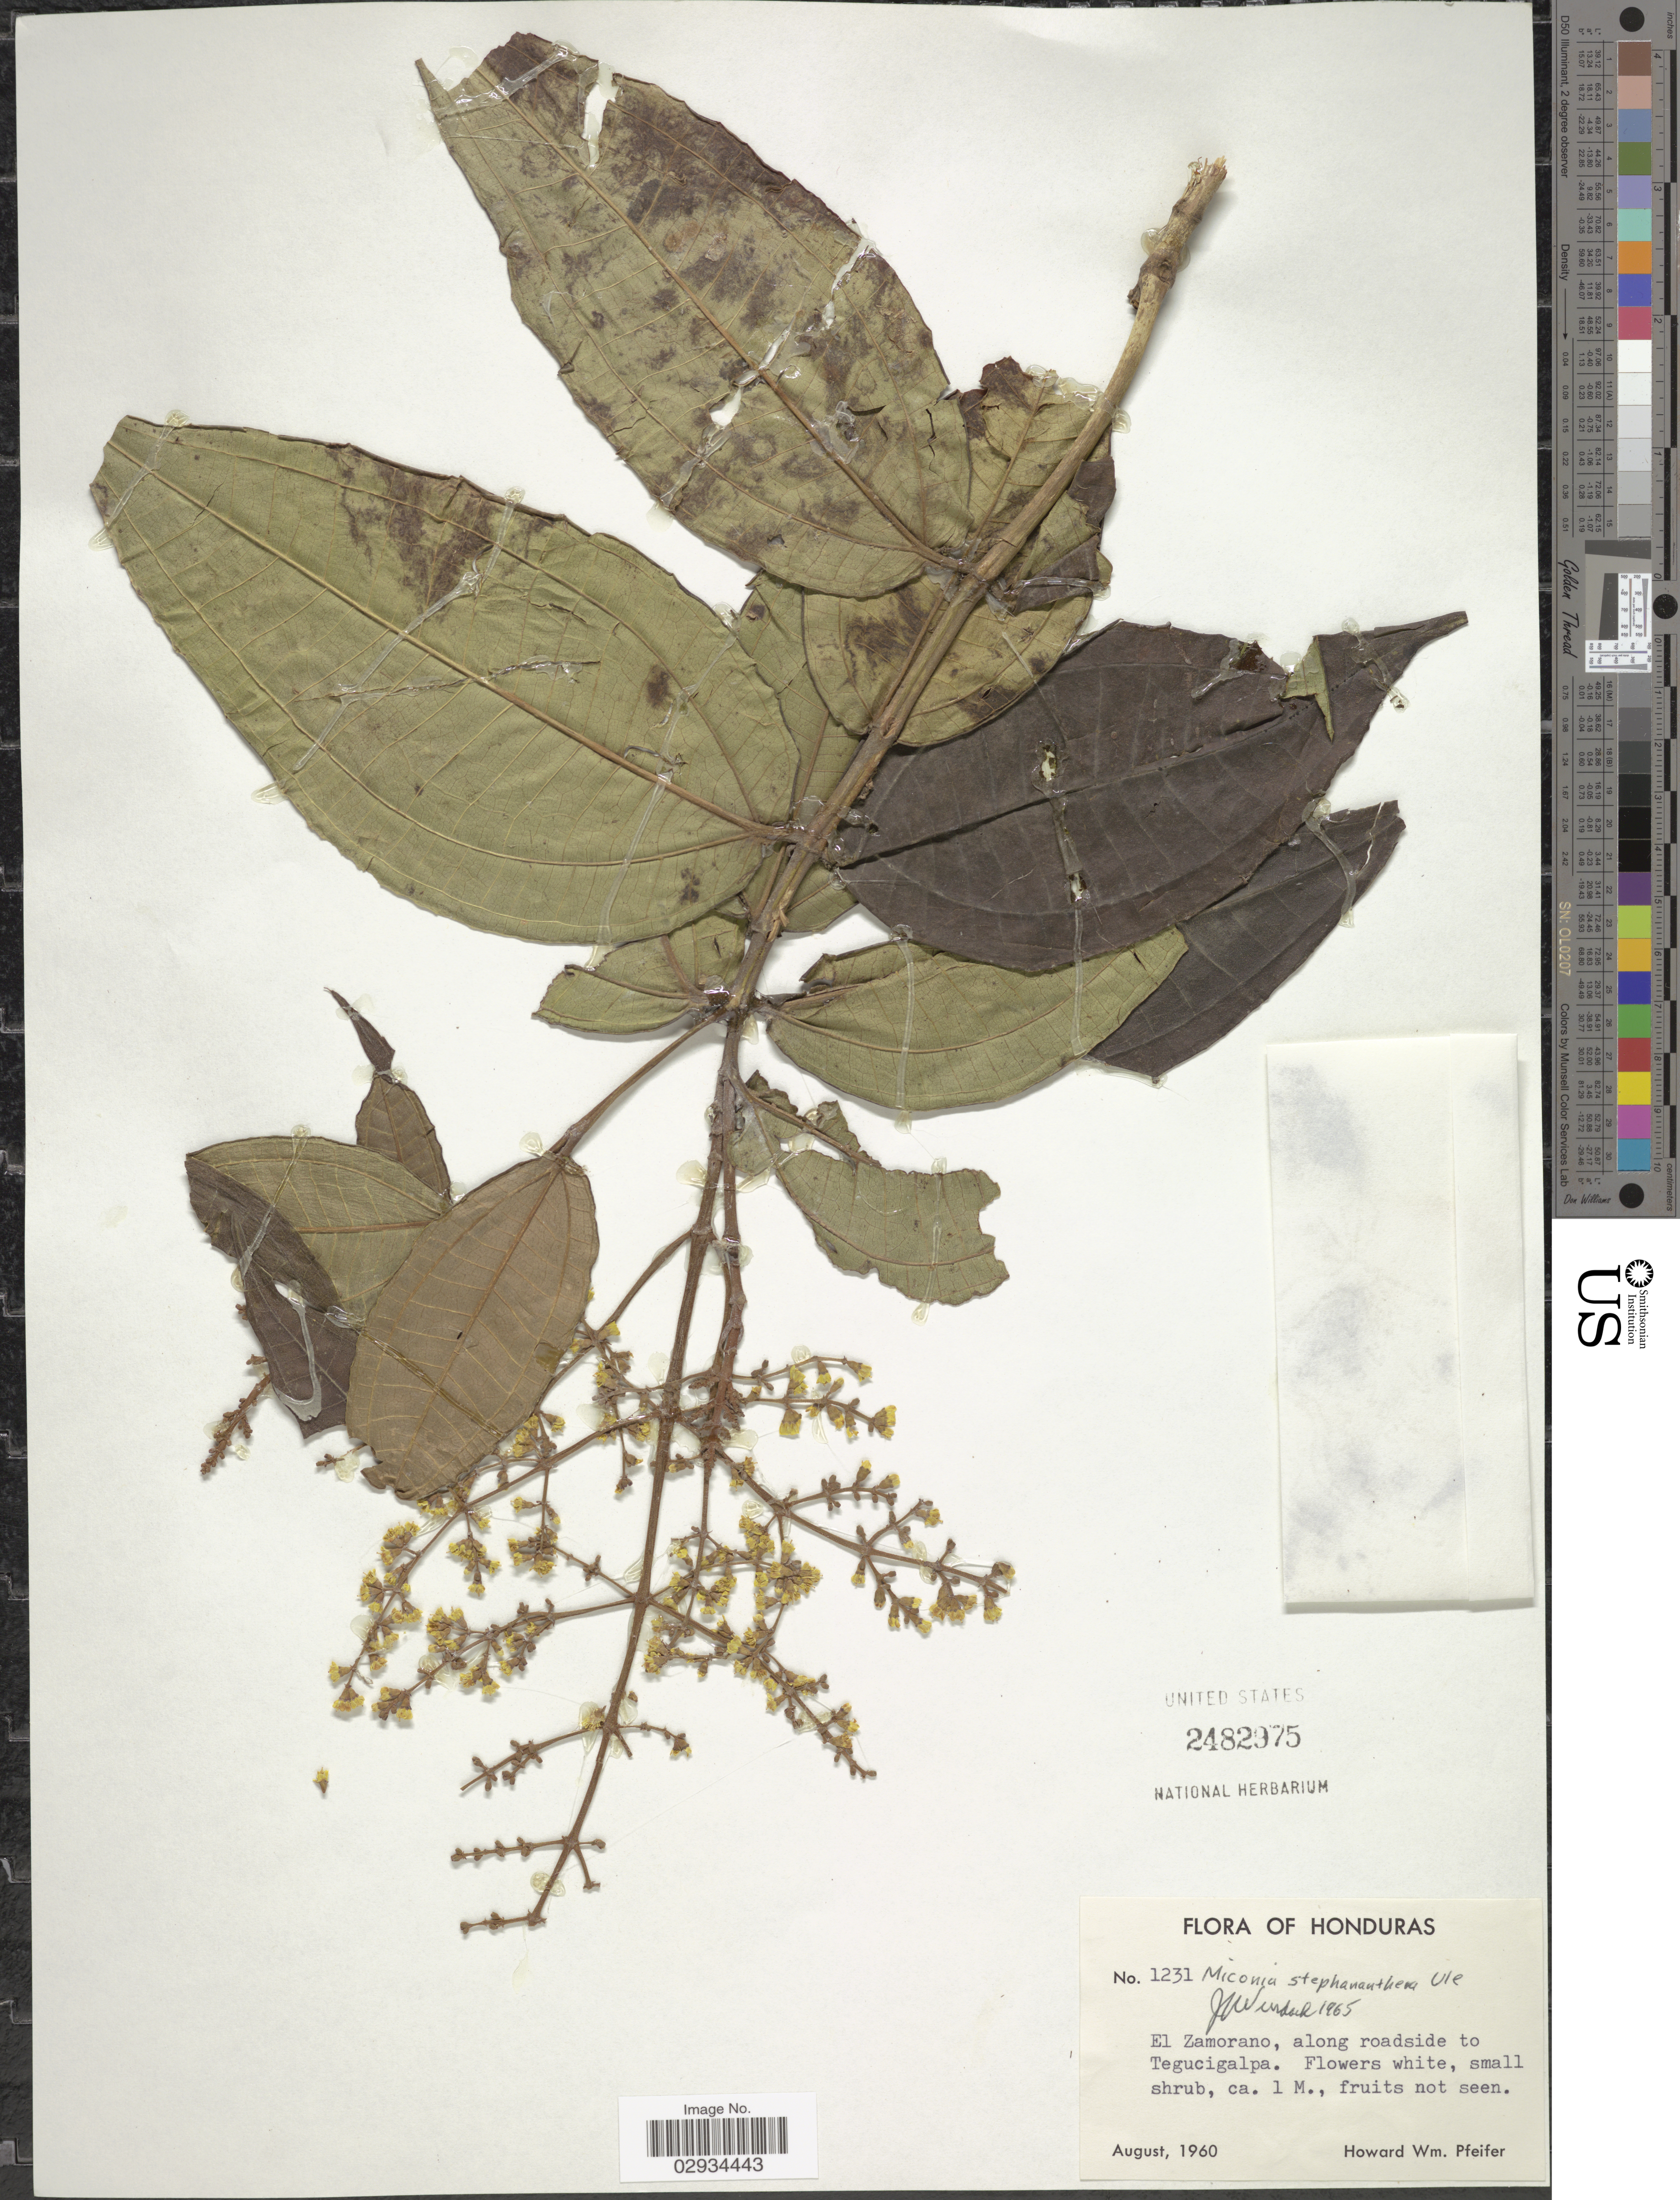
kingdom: Plantae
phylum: Tracheophyta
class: Magnoliopsida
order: Myrtales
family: Melastomataceae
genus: Miconia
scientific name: Miconia stephananthera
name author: Ule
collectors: H. W. Pfeifer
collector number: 1231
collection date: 1960-08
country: Honduras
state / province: Fco. Morazán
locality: El Zamorano, along roadside to Tegucigalpa.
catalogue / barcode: US 2482975